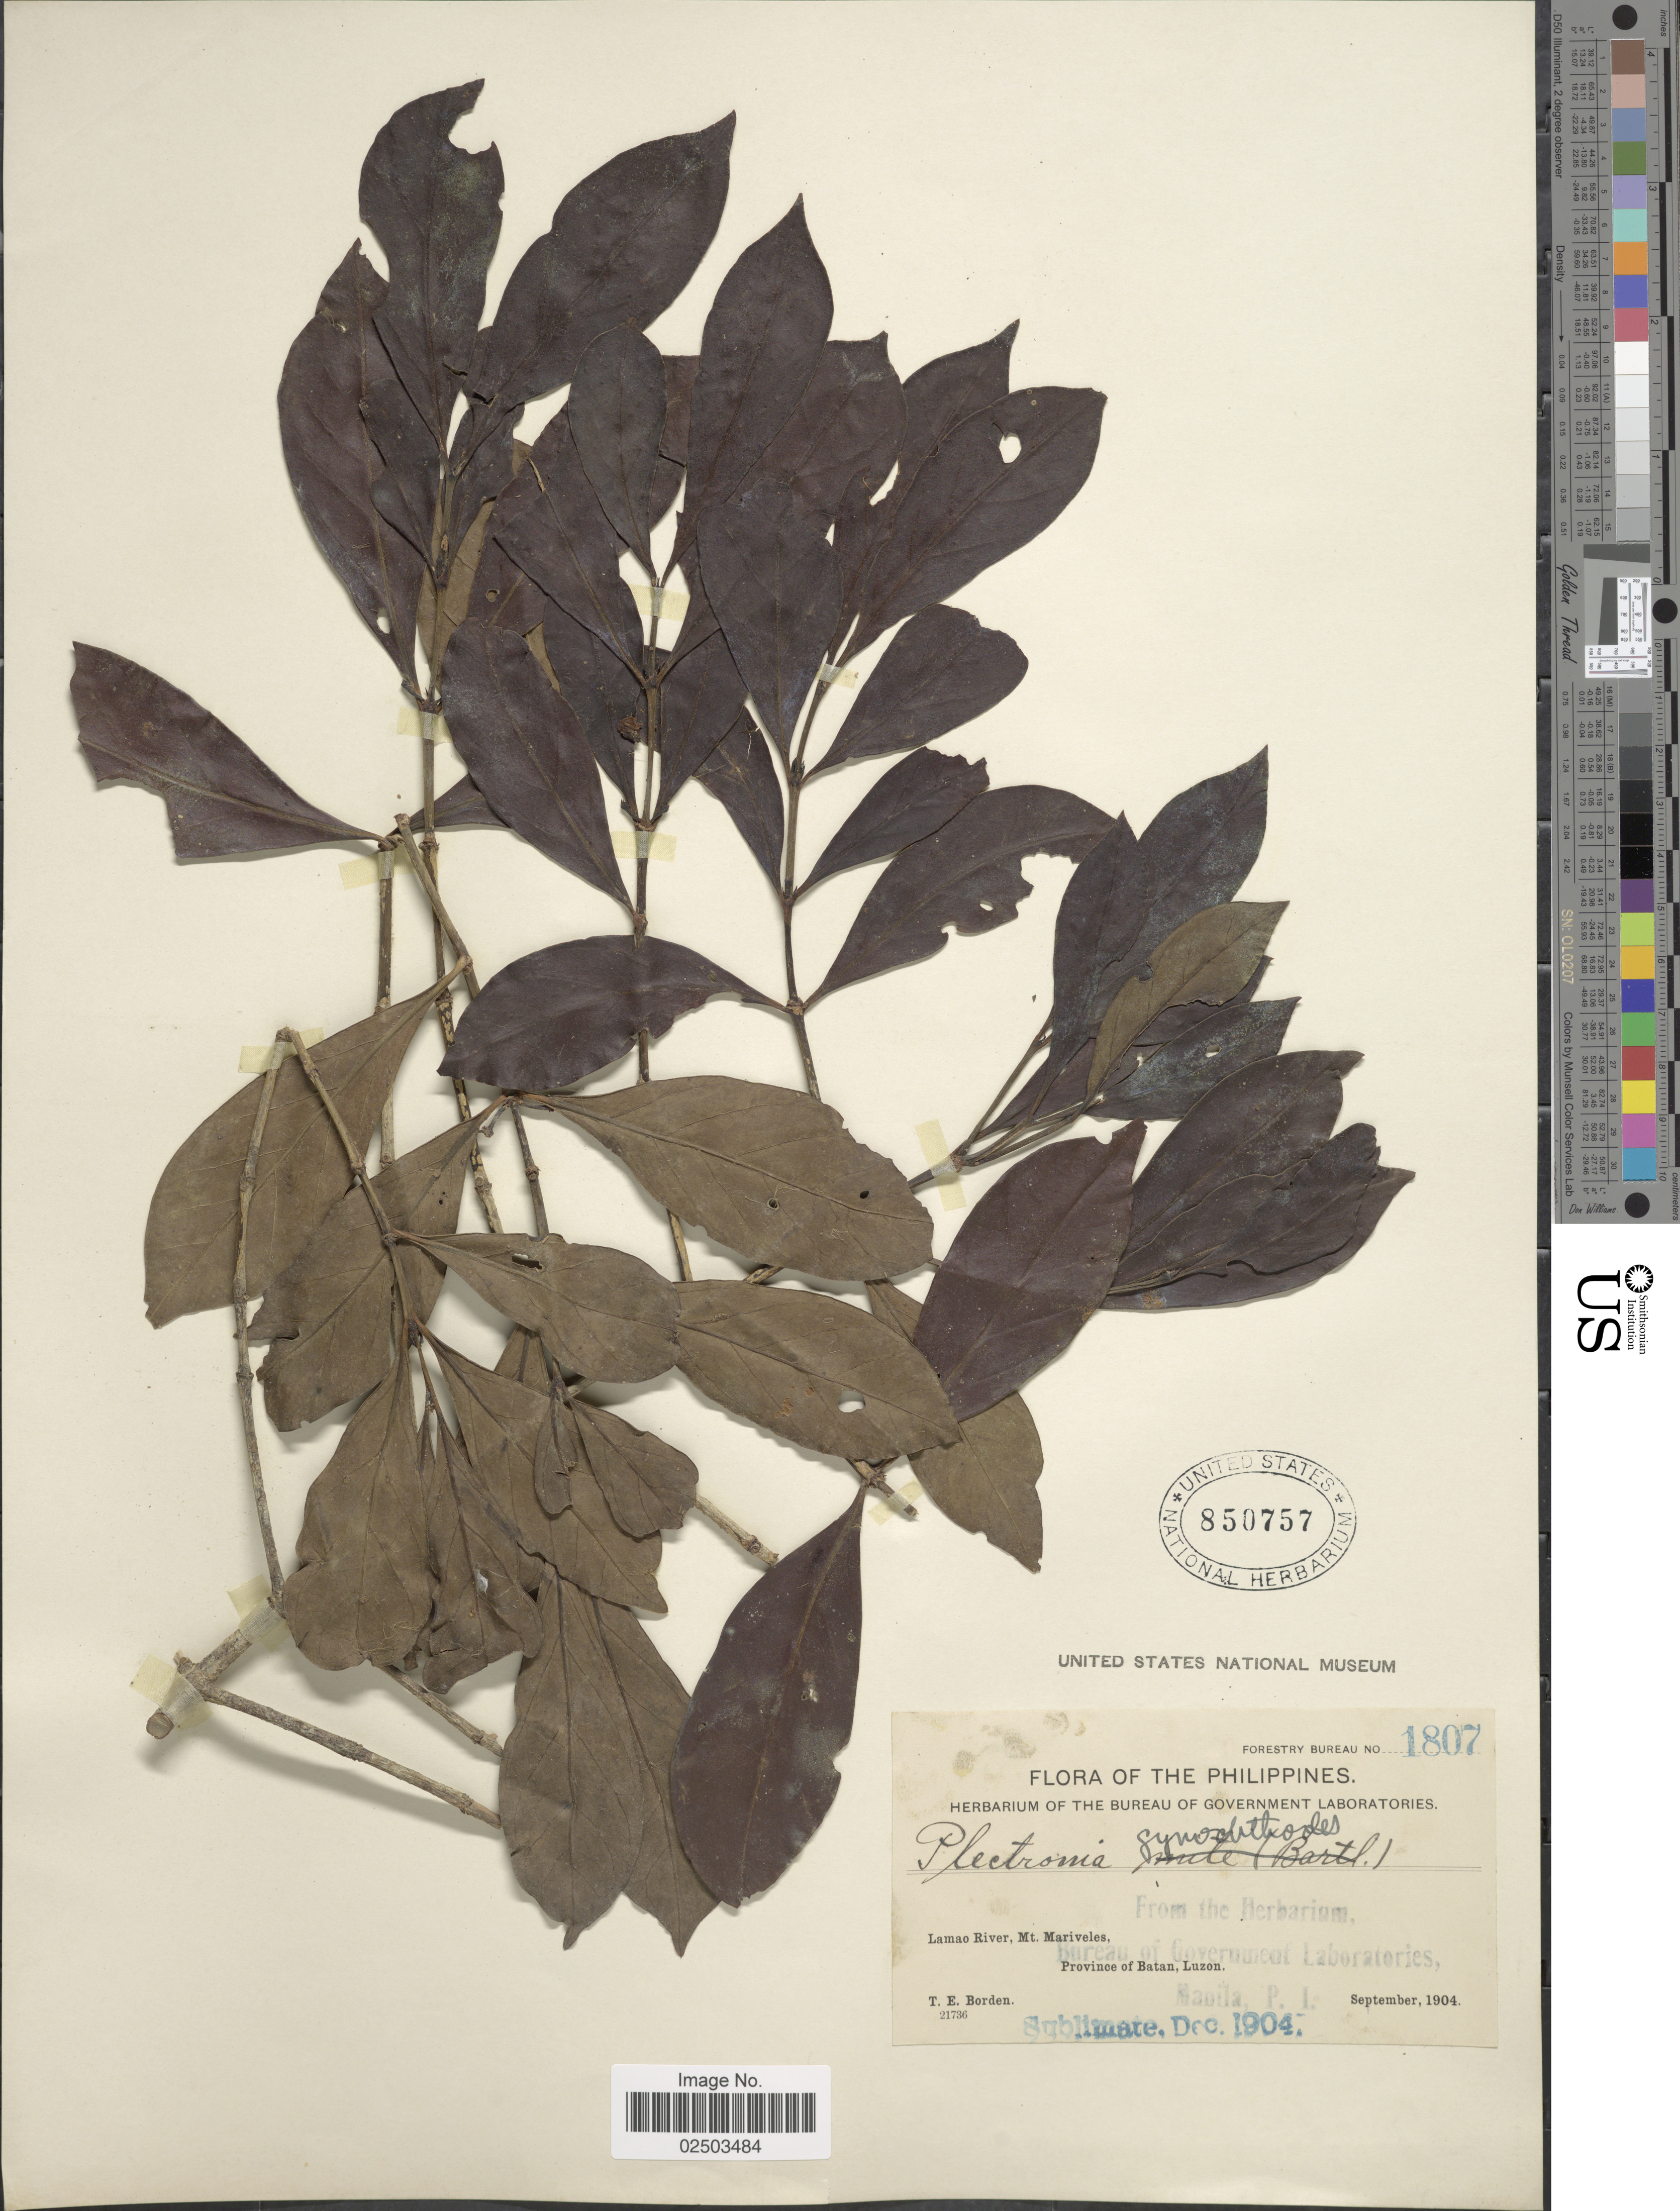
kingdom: Plantae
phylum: Tracheophyta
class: Magnoliopsida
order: Gentianales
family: Rubiaceae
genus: Canthium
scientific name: Canthium gynochthodes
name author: Baill.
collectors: T. E. Borden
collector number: Forestry Bureau 1807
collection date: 1904-09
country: Philippines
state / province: Cagayan Valley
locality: Lamao River, Mt. Mariveles, Province of Batan, Luzon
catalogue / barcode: US 850757